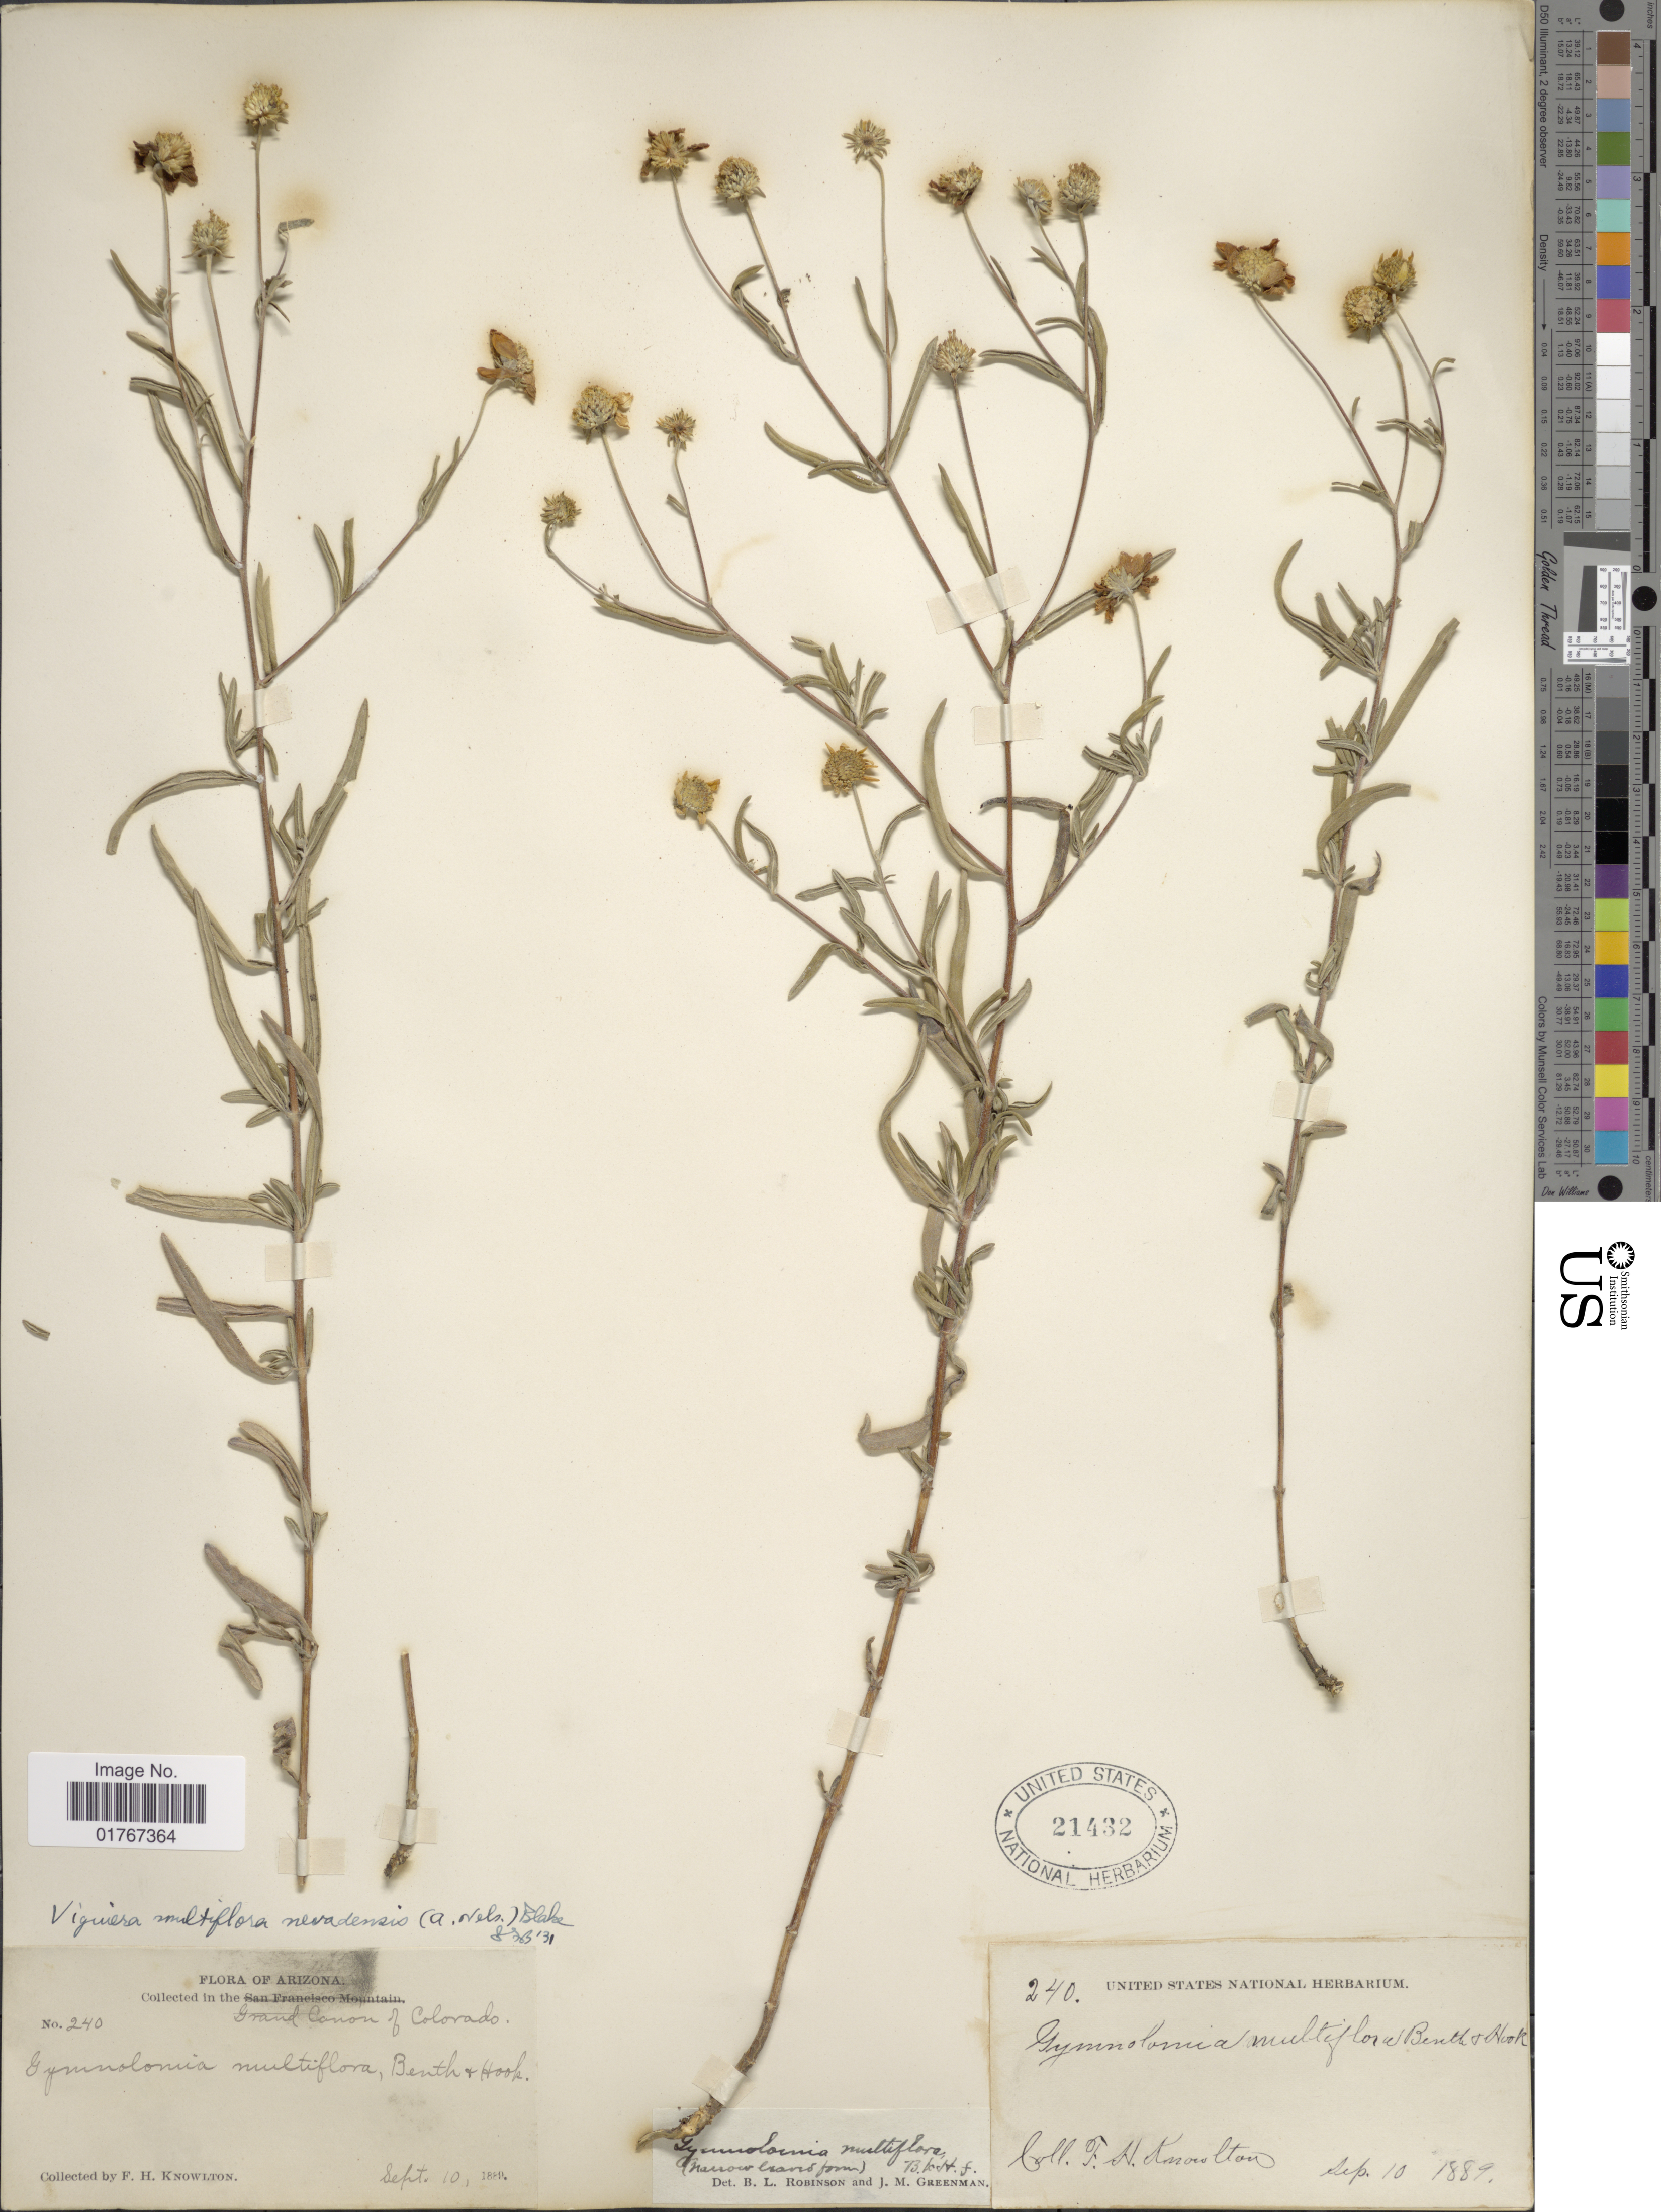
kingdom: Plantae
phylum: Tracheophyta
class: Magnoliopsida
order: Asterales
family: Asteraceae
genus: Heliomeris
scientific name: Heliomeris multiflora var. nevadensis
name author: (A. Nelson) Blake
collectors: F. H. Knowlton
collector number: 240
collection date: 1889-09-10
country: United States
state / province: Arizona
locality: Grand Canon of Colorado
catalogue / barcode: US 21432